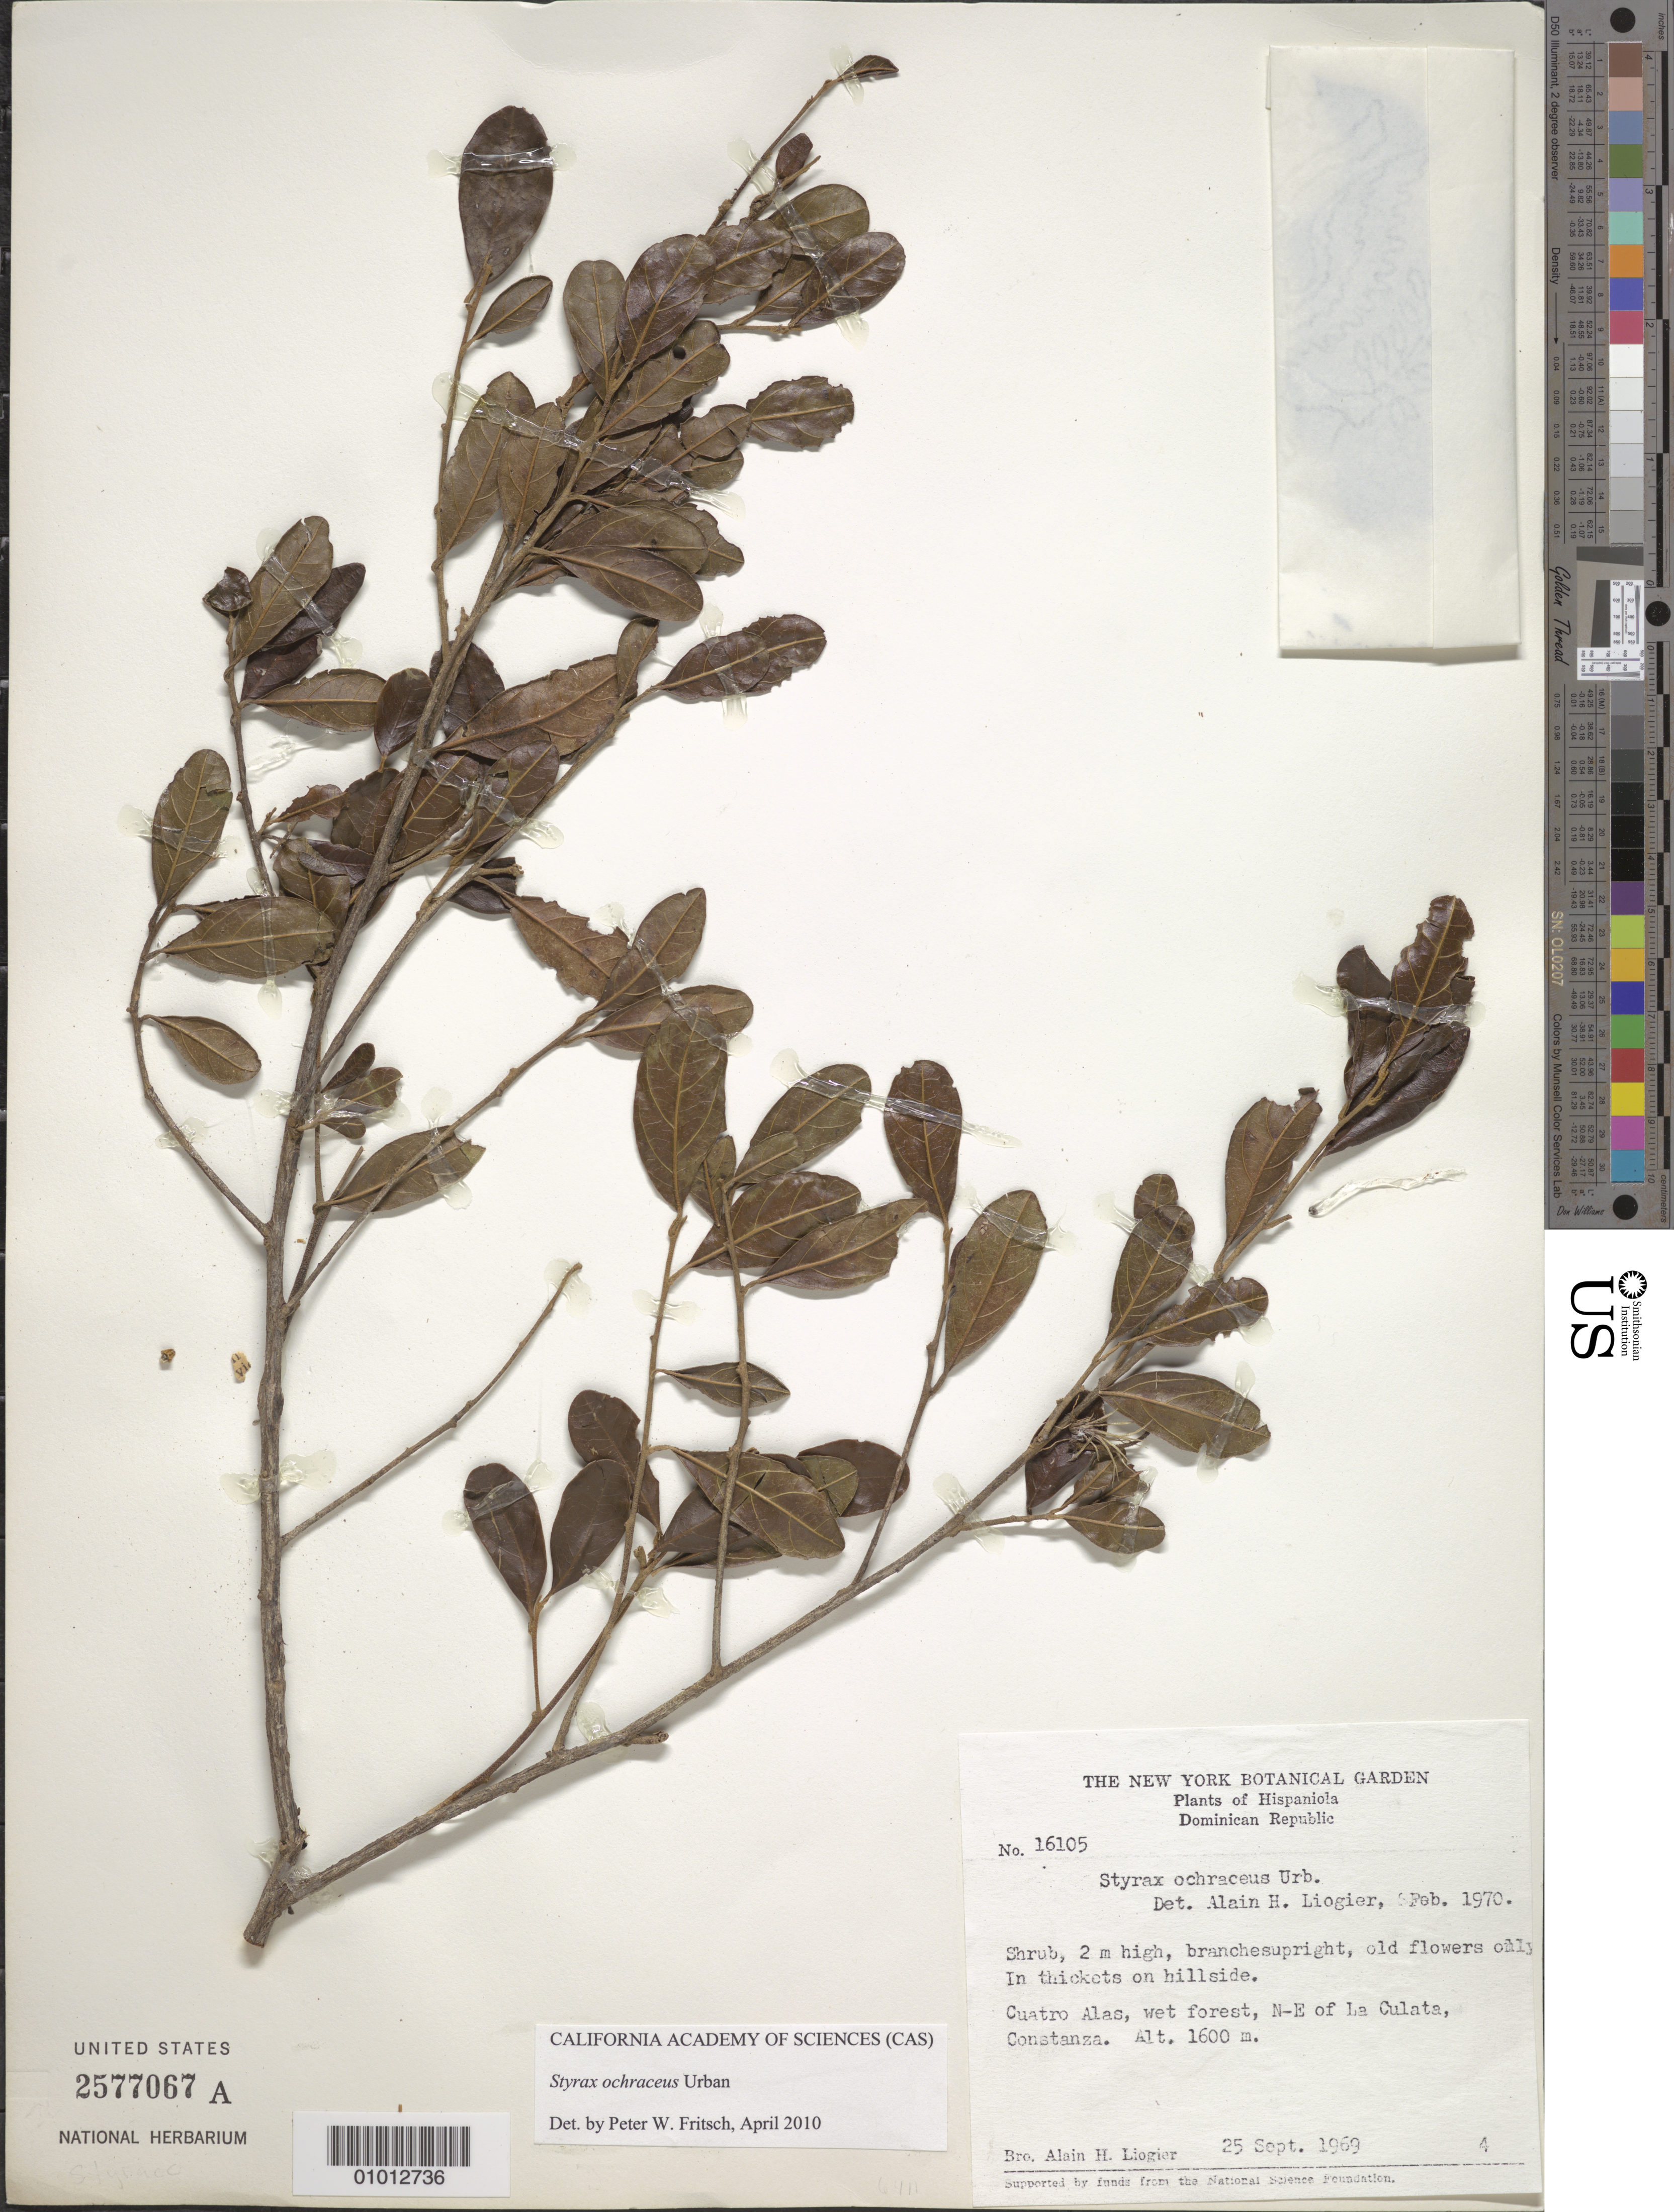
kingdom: Plantae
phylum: Tracheophyta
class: Magnoliopsida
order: Ericales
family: Styracaceae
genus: Styrax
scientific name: Styrax ochraceus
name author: Urb.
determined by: Fritsch, Peter W.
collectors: A. H. Liogier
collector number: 16105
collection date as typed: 25 Sep 1969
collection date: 1969-09-25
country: Dominican Republic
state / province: La Vega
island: Hispaniola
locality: Cuatro Alas, NE of La Culata, Constanza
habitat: In thickets on hillside, wet forest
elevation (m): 1600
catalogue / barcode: US 2577067A